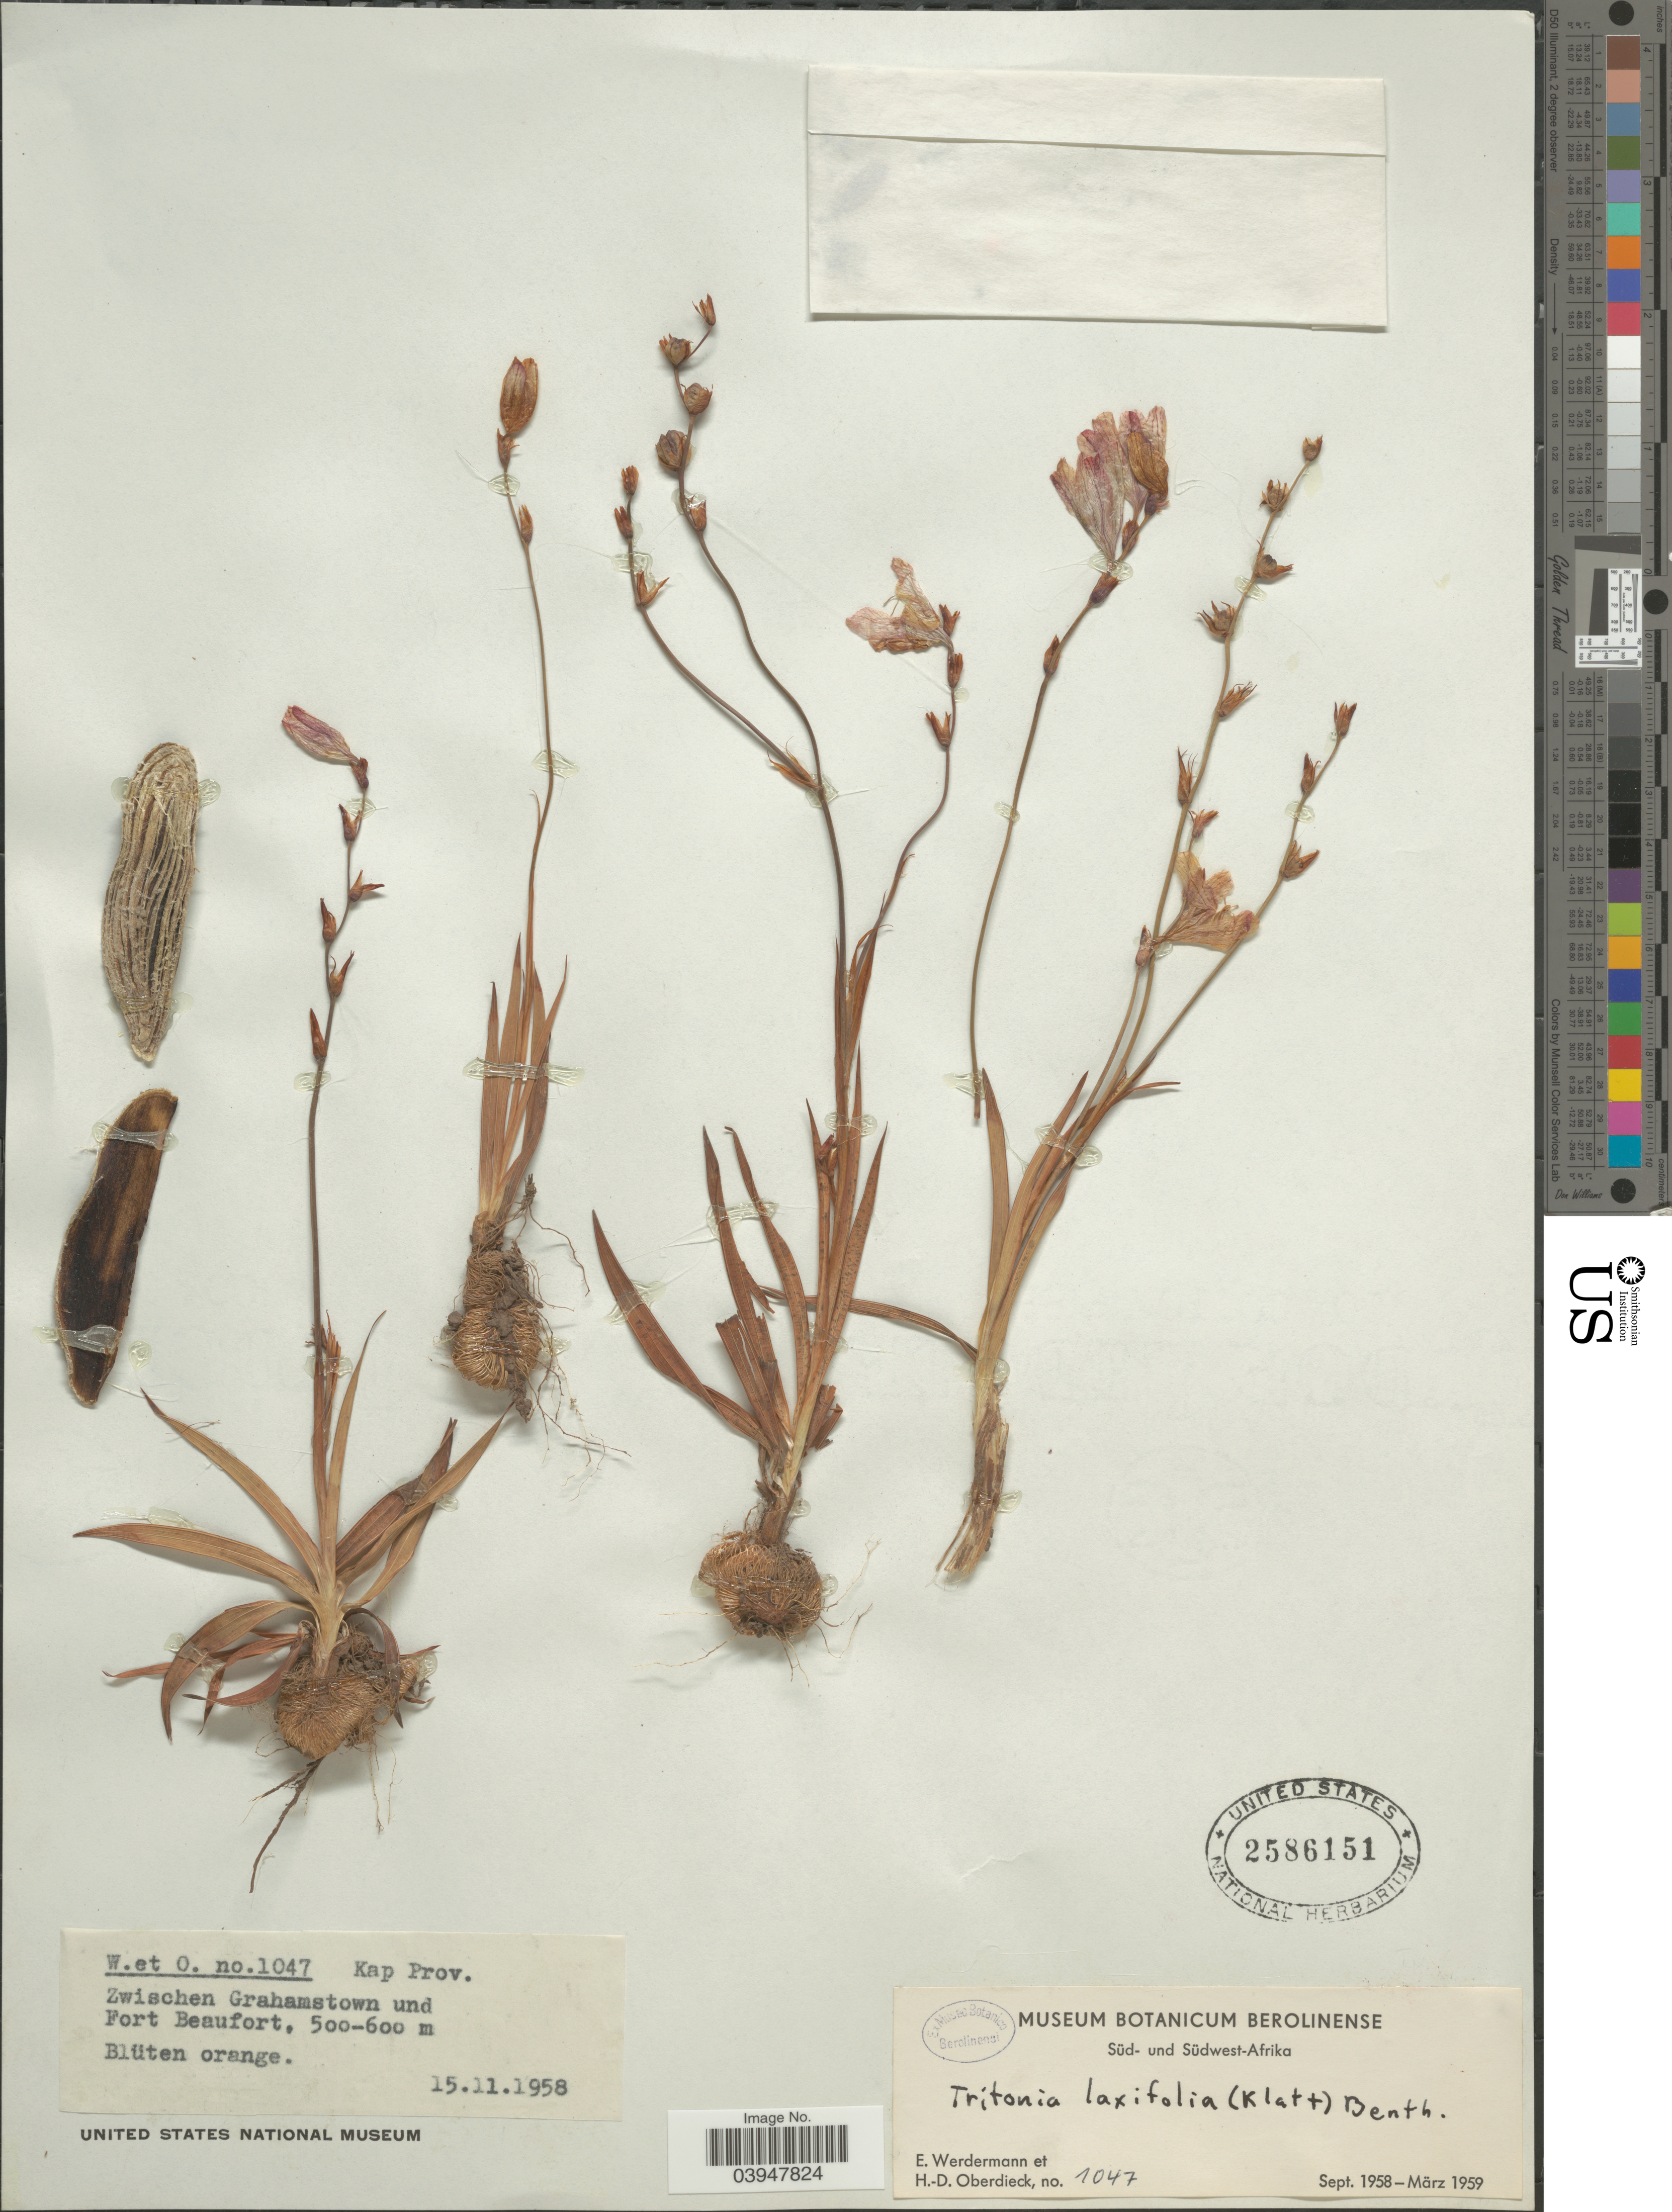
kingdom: Plantae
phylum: Tracheophyta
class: Liliopsida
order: Asparagales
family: Iridaceae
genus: Tritonia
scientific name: Tritonia laxifolia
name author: (Klatt) Baker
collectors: E. Werdermann & H. Oberdieck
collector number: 1047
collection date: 1958-11-15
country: South Africa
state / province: Eastern Cape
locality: Kap Prov. Zwischen Grahamstown und Fort Beaufort.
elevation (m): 500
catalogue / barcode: US 2586151